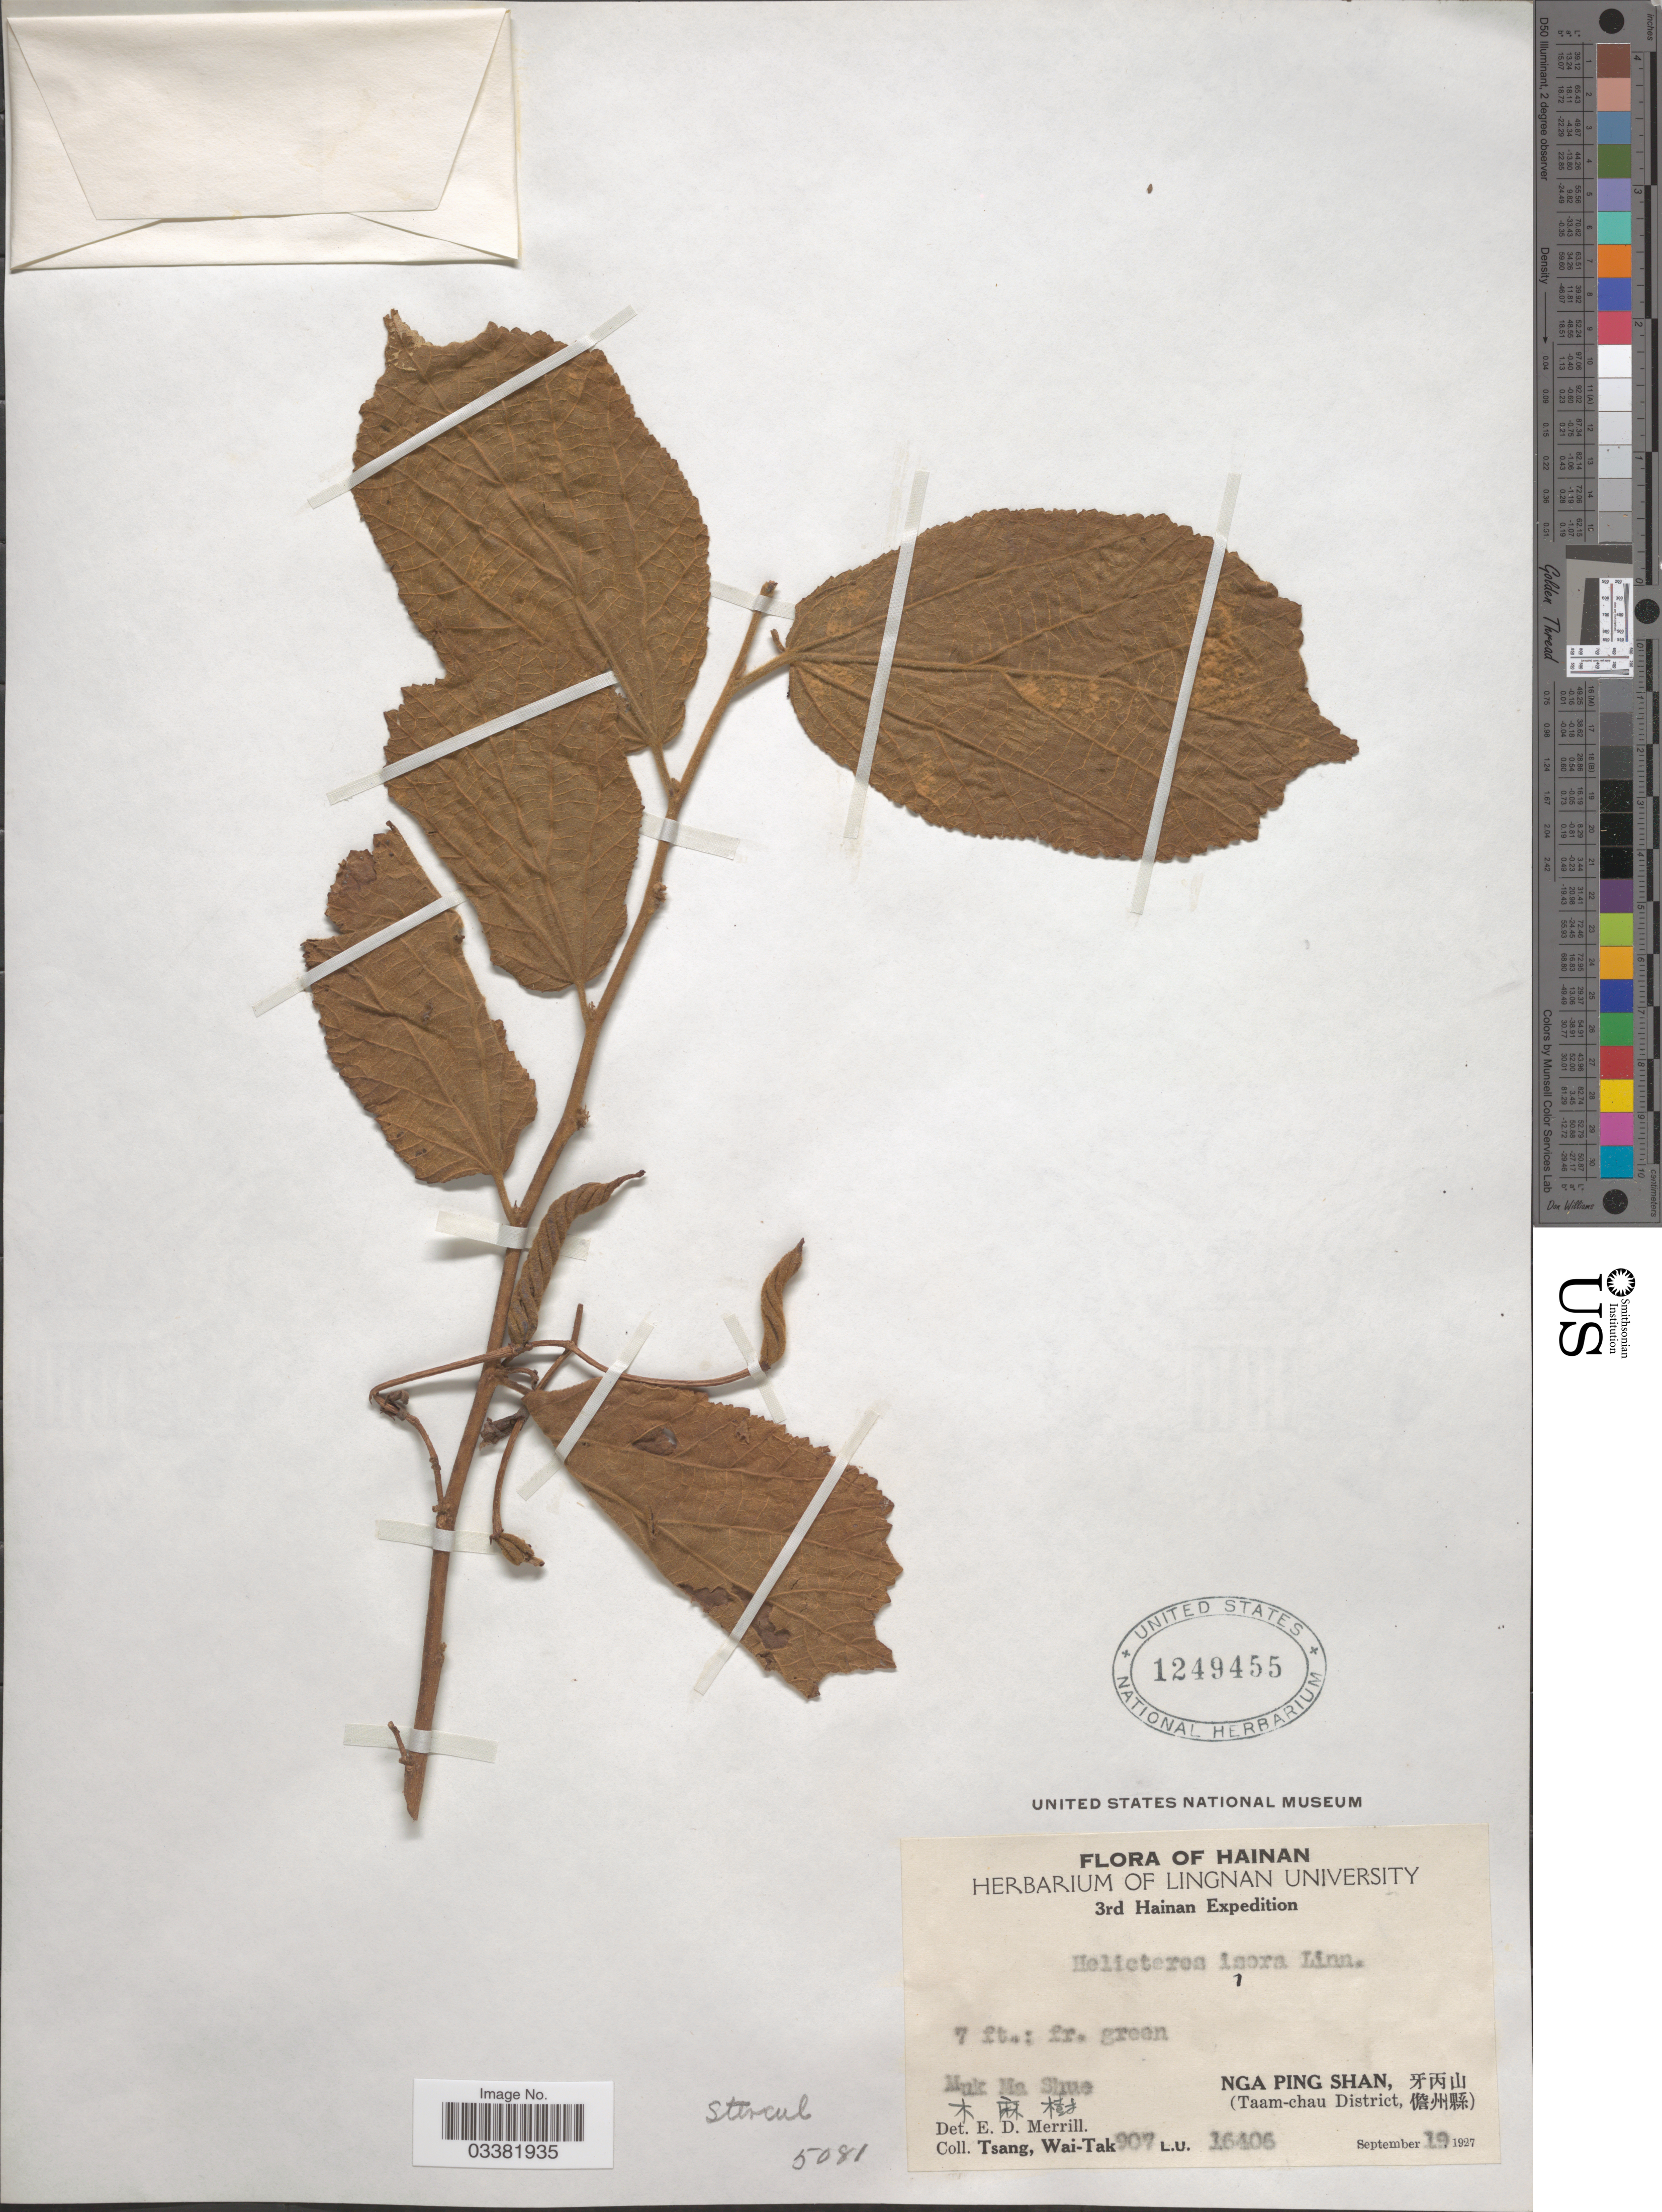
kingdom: Plantae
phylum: Tracheophyta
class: Magnoliopsida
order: Malvales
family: Malvaceae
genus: Helicteres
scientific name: Helicteres isora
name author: L.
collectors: W. T. Tsang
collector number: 907 L.U. 16406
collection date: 1927-09-19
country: China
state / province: Hainan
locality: MukMahue. Nga Ping Shan, (Taam-chau District.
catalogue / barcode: US 1249455